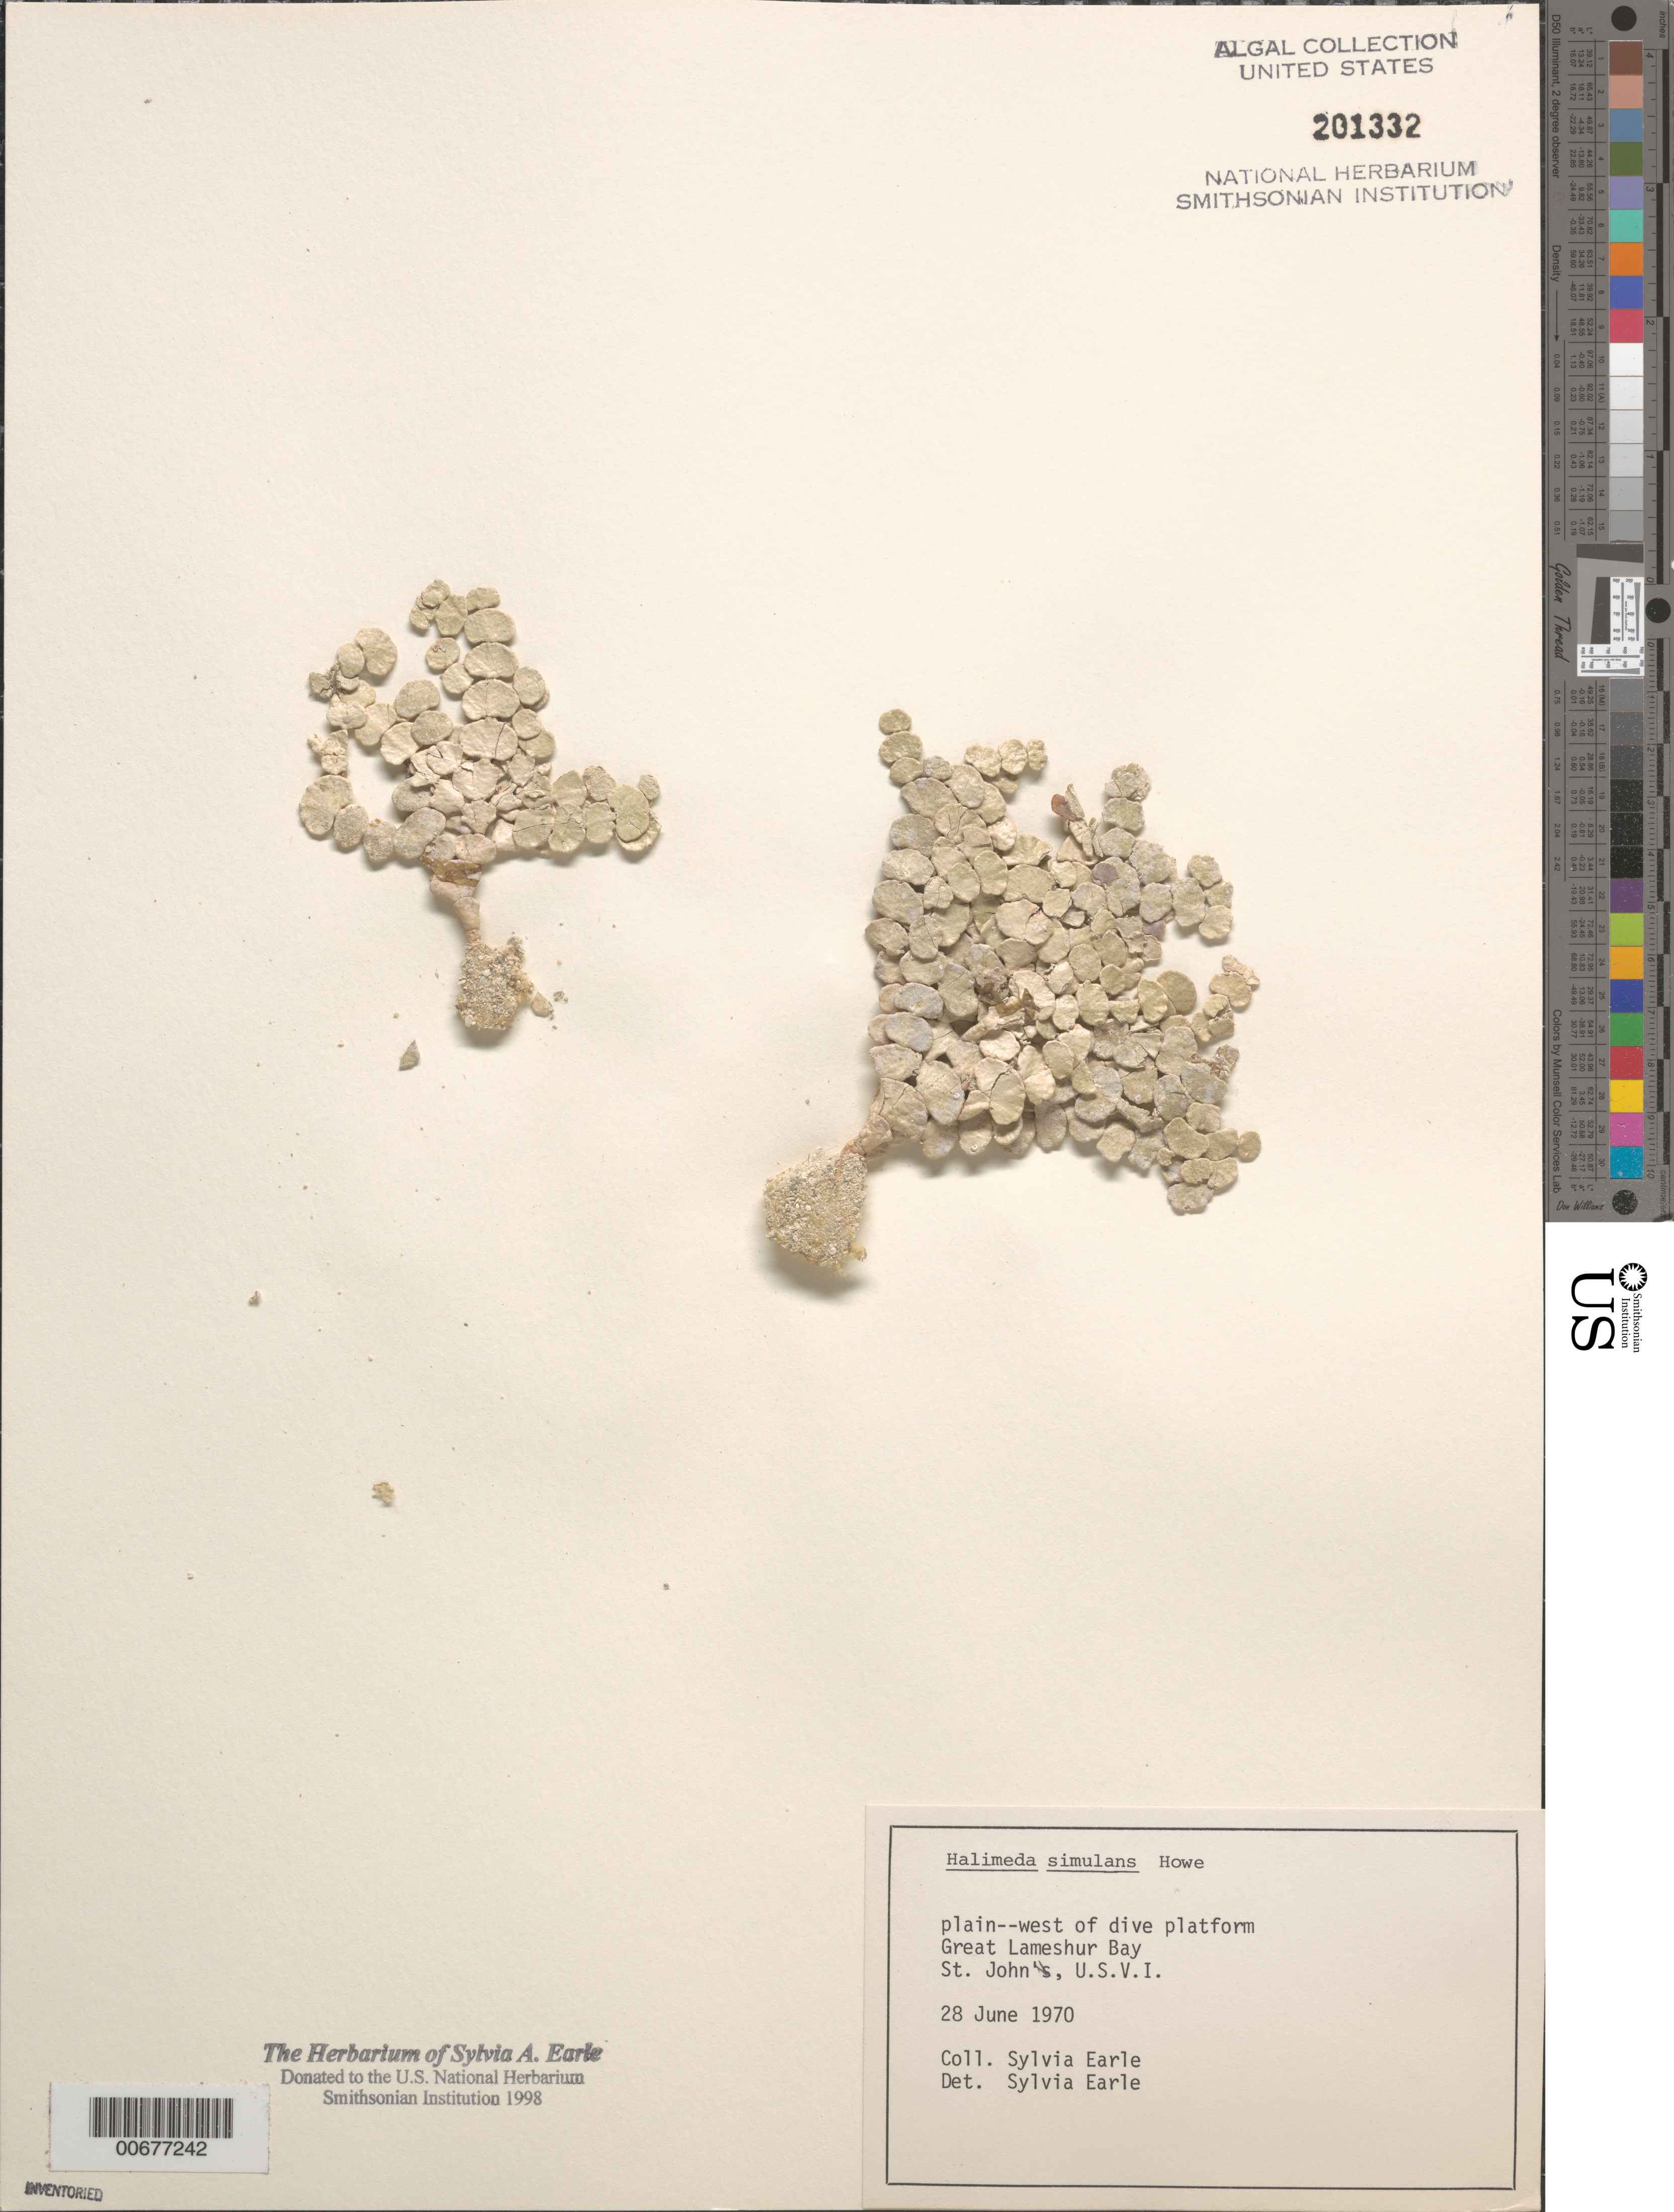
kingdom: Plantae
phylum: Chlorophyta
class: Ulvophyceae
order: Bryopsidales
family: Halimedaceae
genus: Halimeda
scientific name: Halimeda simulans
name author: M. Howe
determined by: Earle, S. A.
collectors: S. A. Earle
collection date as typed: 28 Jun 1970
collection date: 1970-06-28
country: U.S. Virgin Islands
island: St. John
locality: Great Lameshur Bay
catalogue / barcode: US 201332